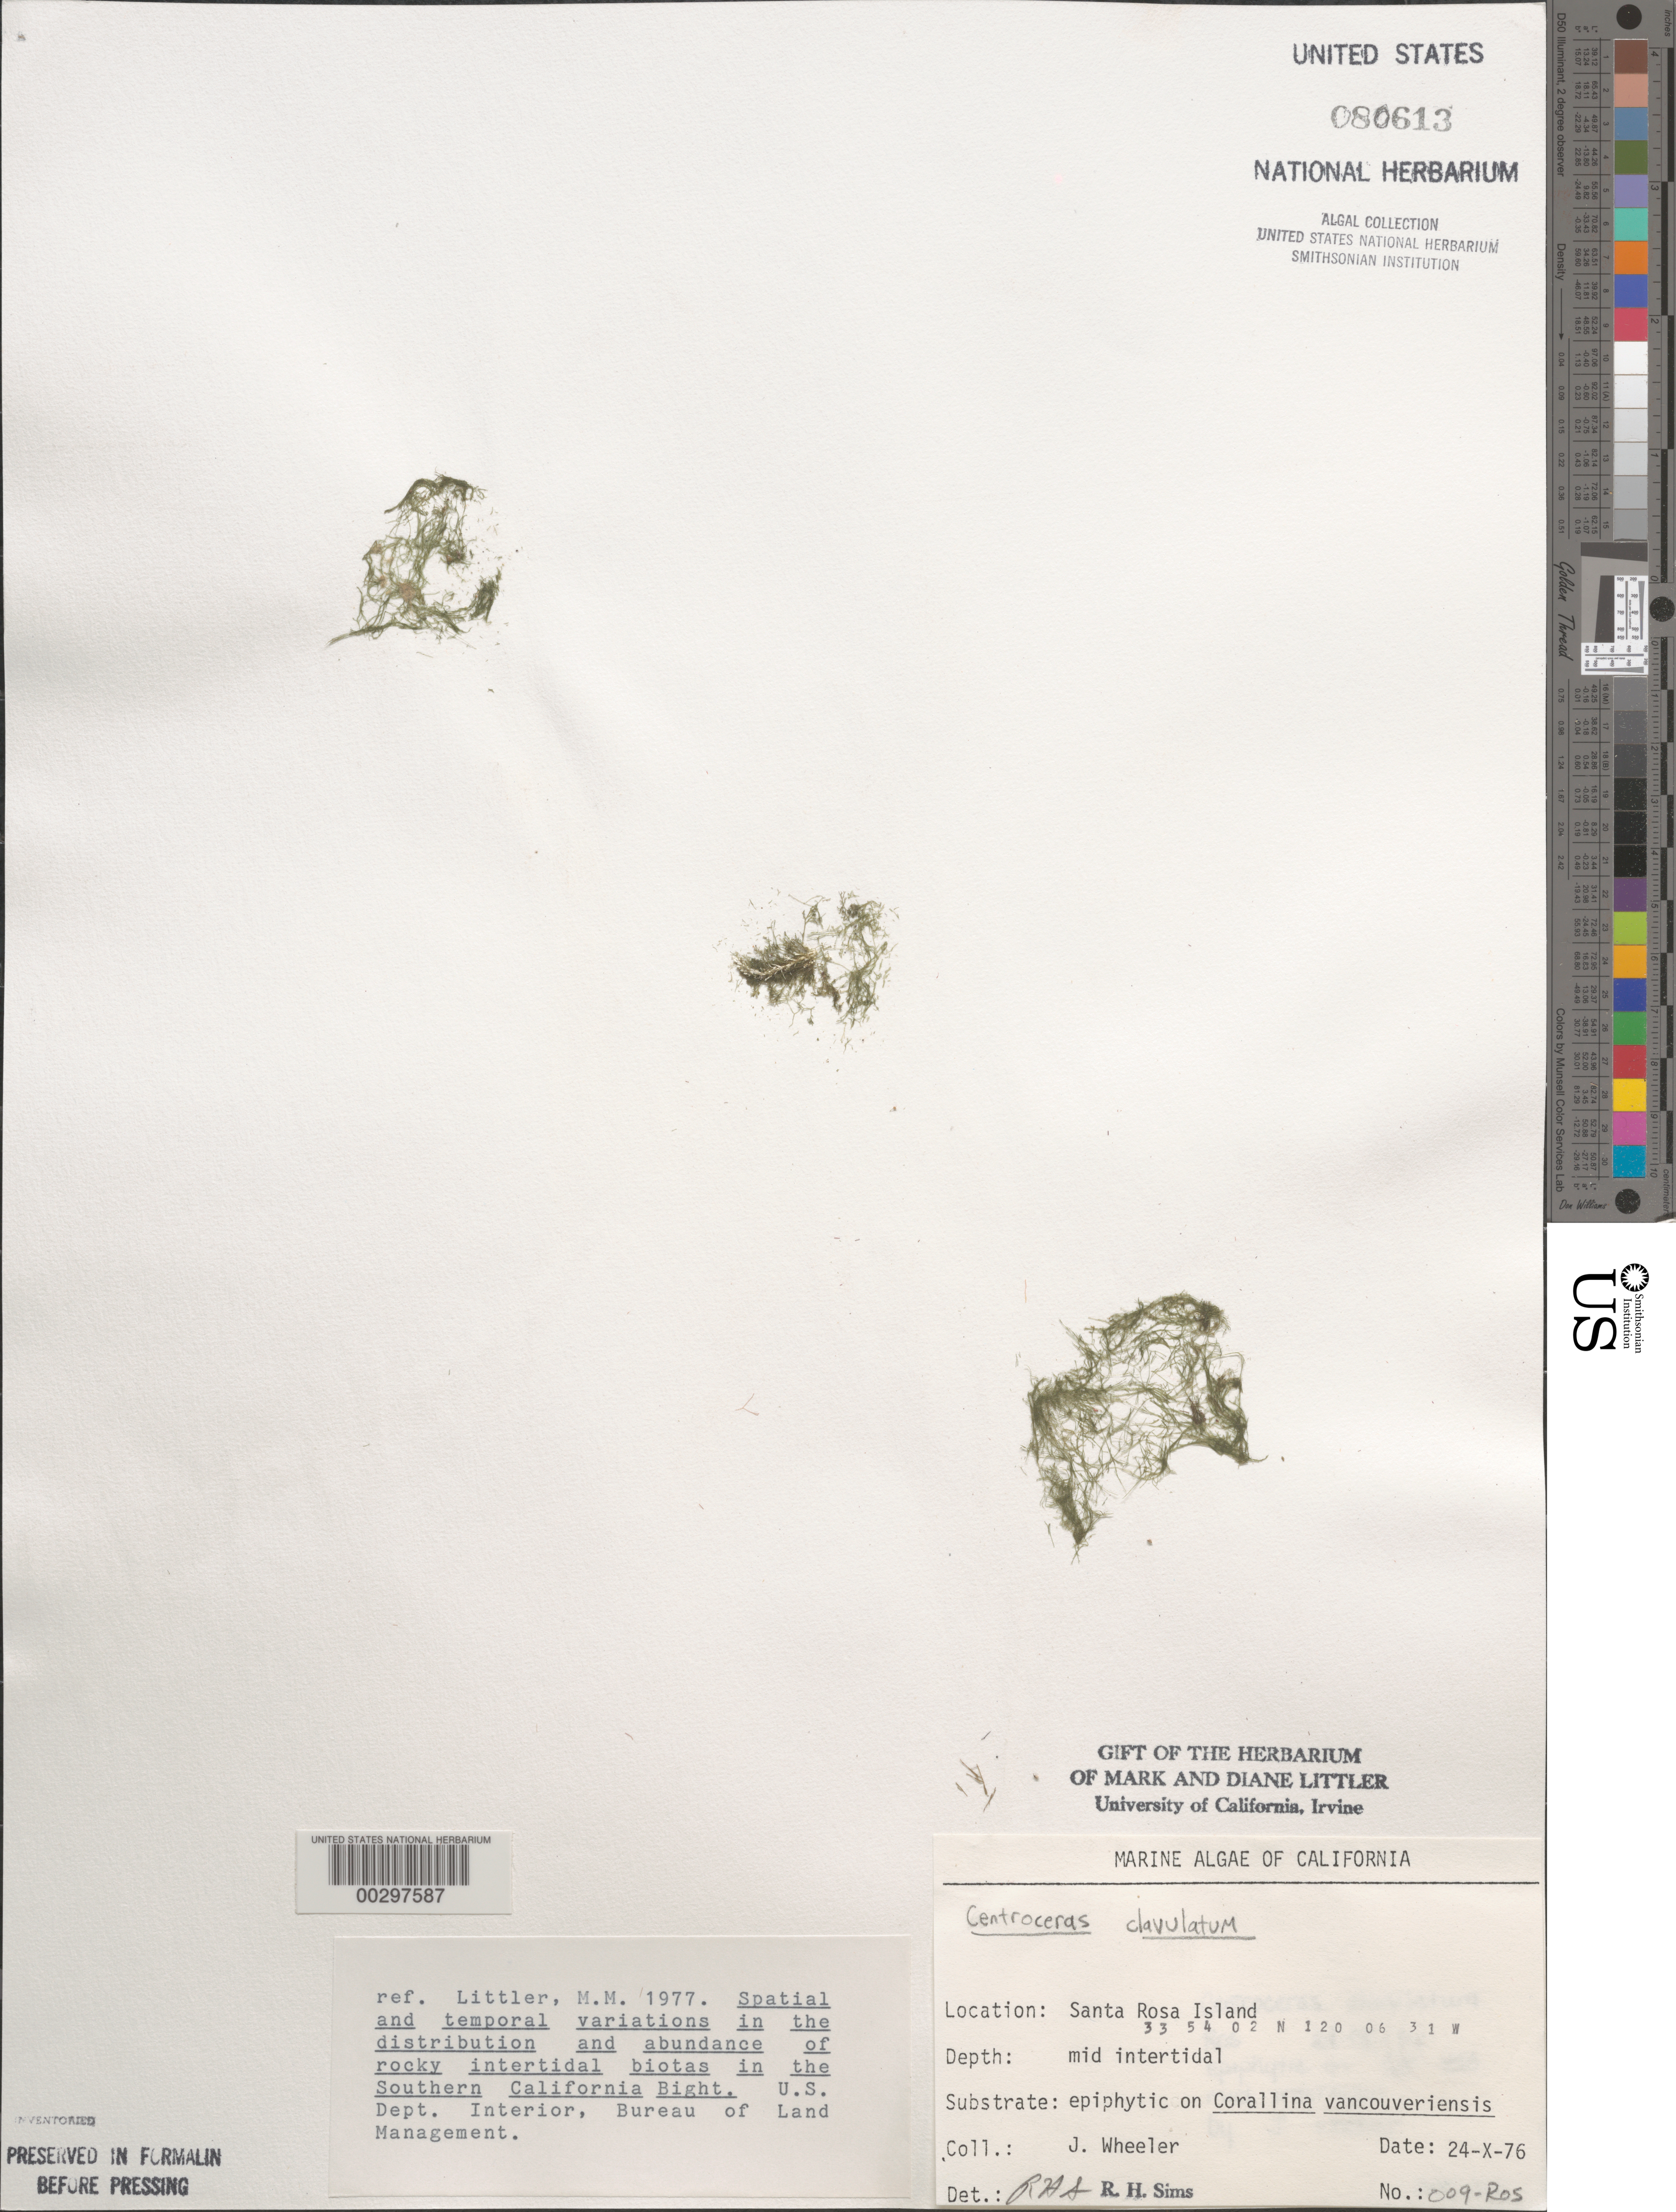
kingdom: Plantae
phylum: Rhodophyta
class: Florideophyceae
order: Ceramiales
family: Ceramiaceae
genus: Centroceras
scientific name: Centroceras clavulatum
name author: (C. Agardh) Mont.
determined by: Sims, Robert H.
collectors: J. L. Wheeler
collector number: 009-ros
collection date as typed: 24 Oct 1976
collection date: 1976-10-24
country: United States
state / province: California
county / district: Santa Barbara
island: Santa Rosa Island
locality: Johnson's Lee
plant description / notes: BLM-SOCALBIGHT Rocky Intertidal Survey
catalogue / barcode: US 80613